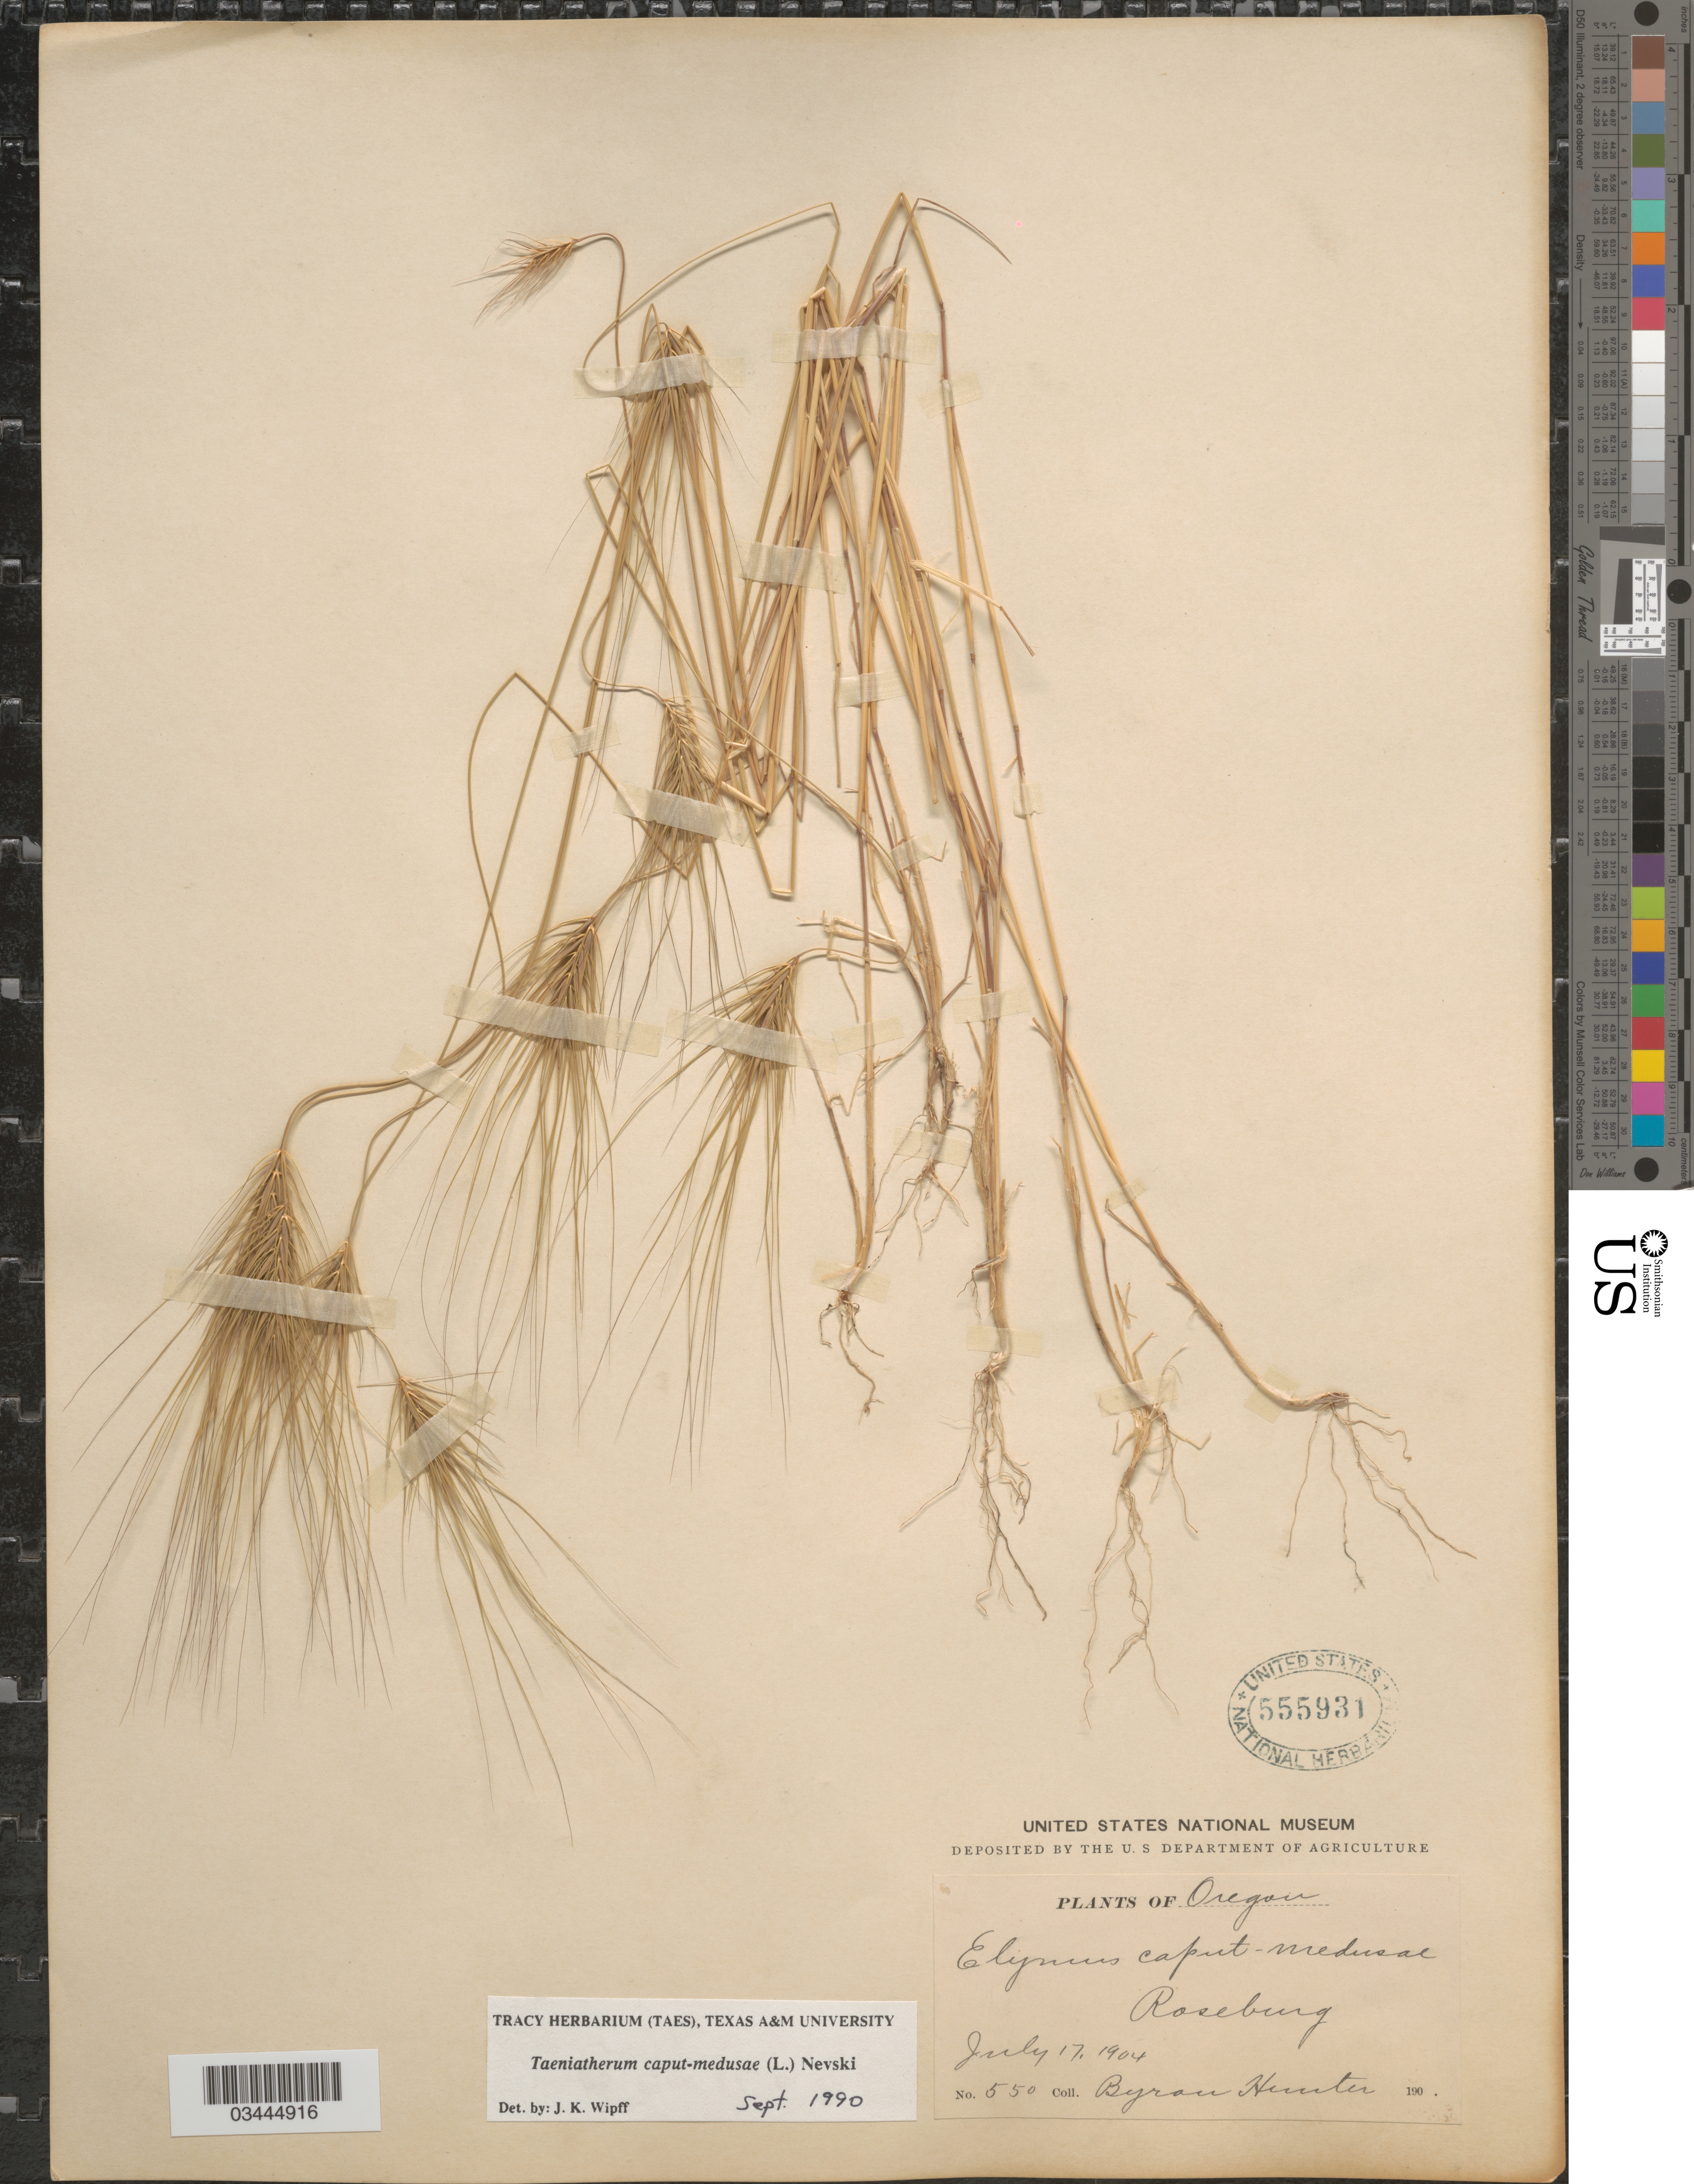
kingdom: Plantae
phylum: Tracheophyta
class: Liliopsida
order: Poales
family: Poaceae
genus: Taeniatherum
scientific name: Taeniatherum caput-medusae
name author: L.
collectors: B. Hunter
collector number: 550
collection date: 1904-07-17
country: United States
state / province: Oregon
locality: Roseburg.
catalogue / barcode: US 555931